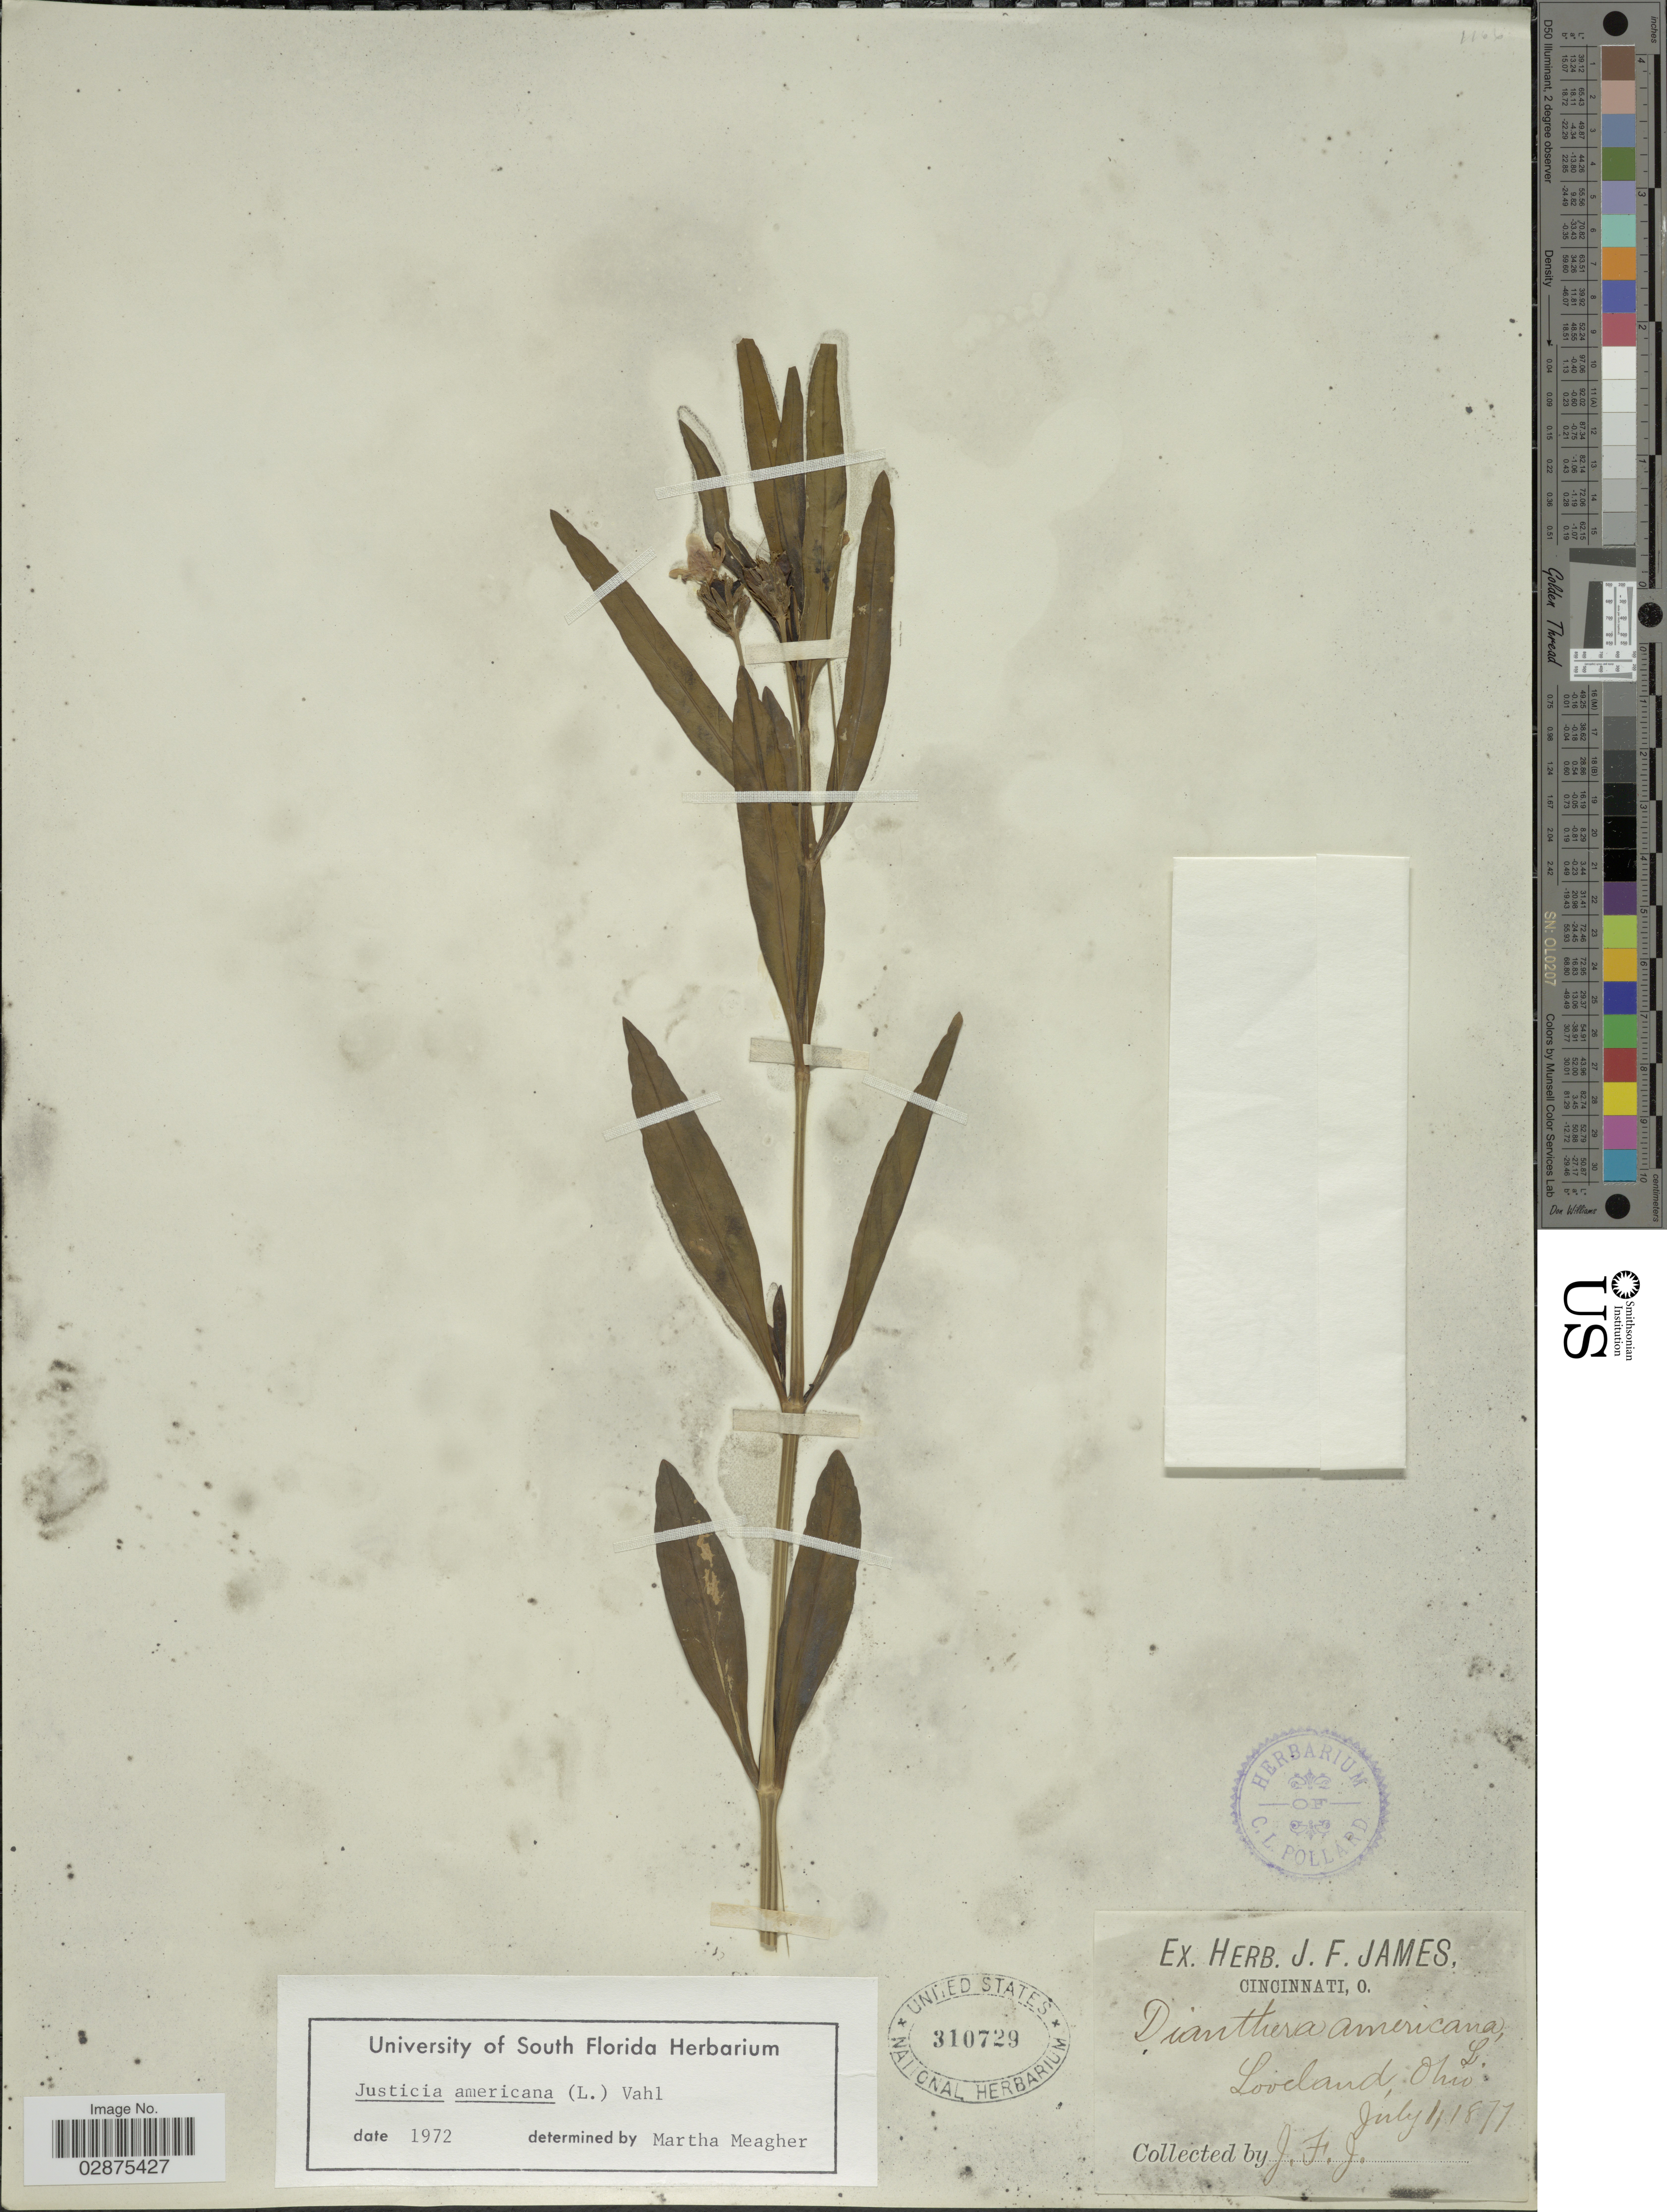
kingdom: Plantae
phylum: Tracheophyta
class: Magnoliopsida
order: Lamiales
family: Acanthaceae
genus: Justicia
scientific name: Justicia americana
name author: (L.) Vahl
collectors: J. James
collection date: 1877-07-01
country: United States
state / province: Ohio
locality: Loveland.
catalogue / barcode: US 310729